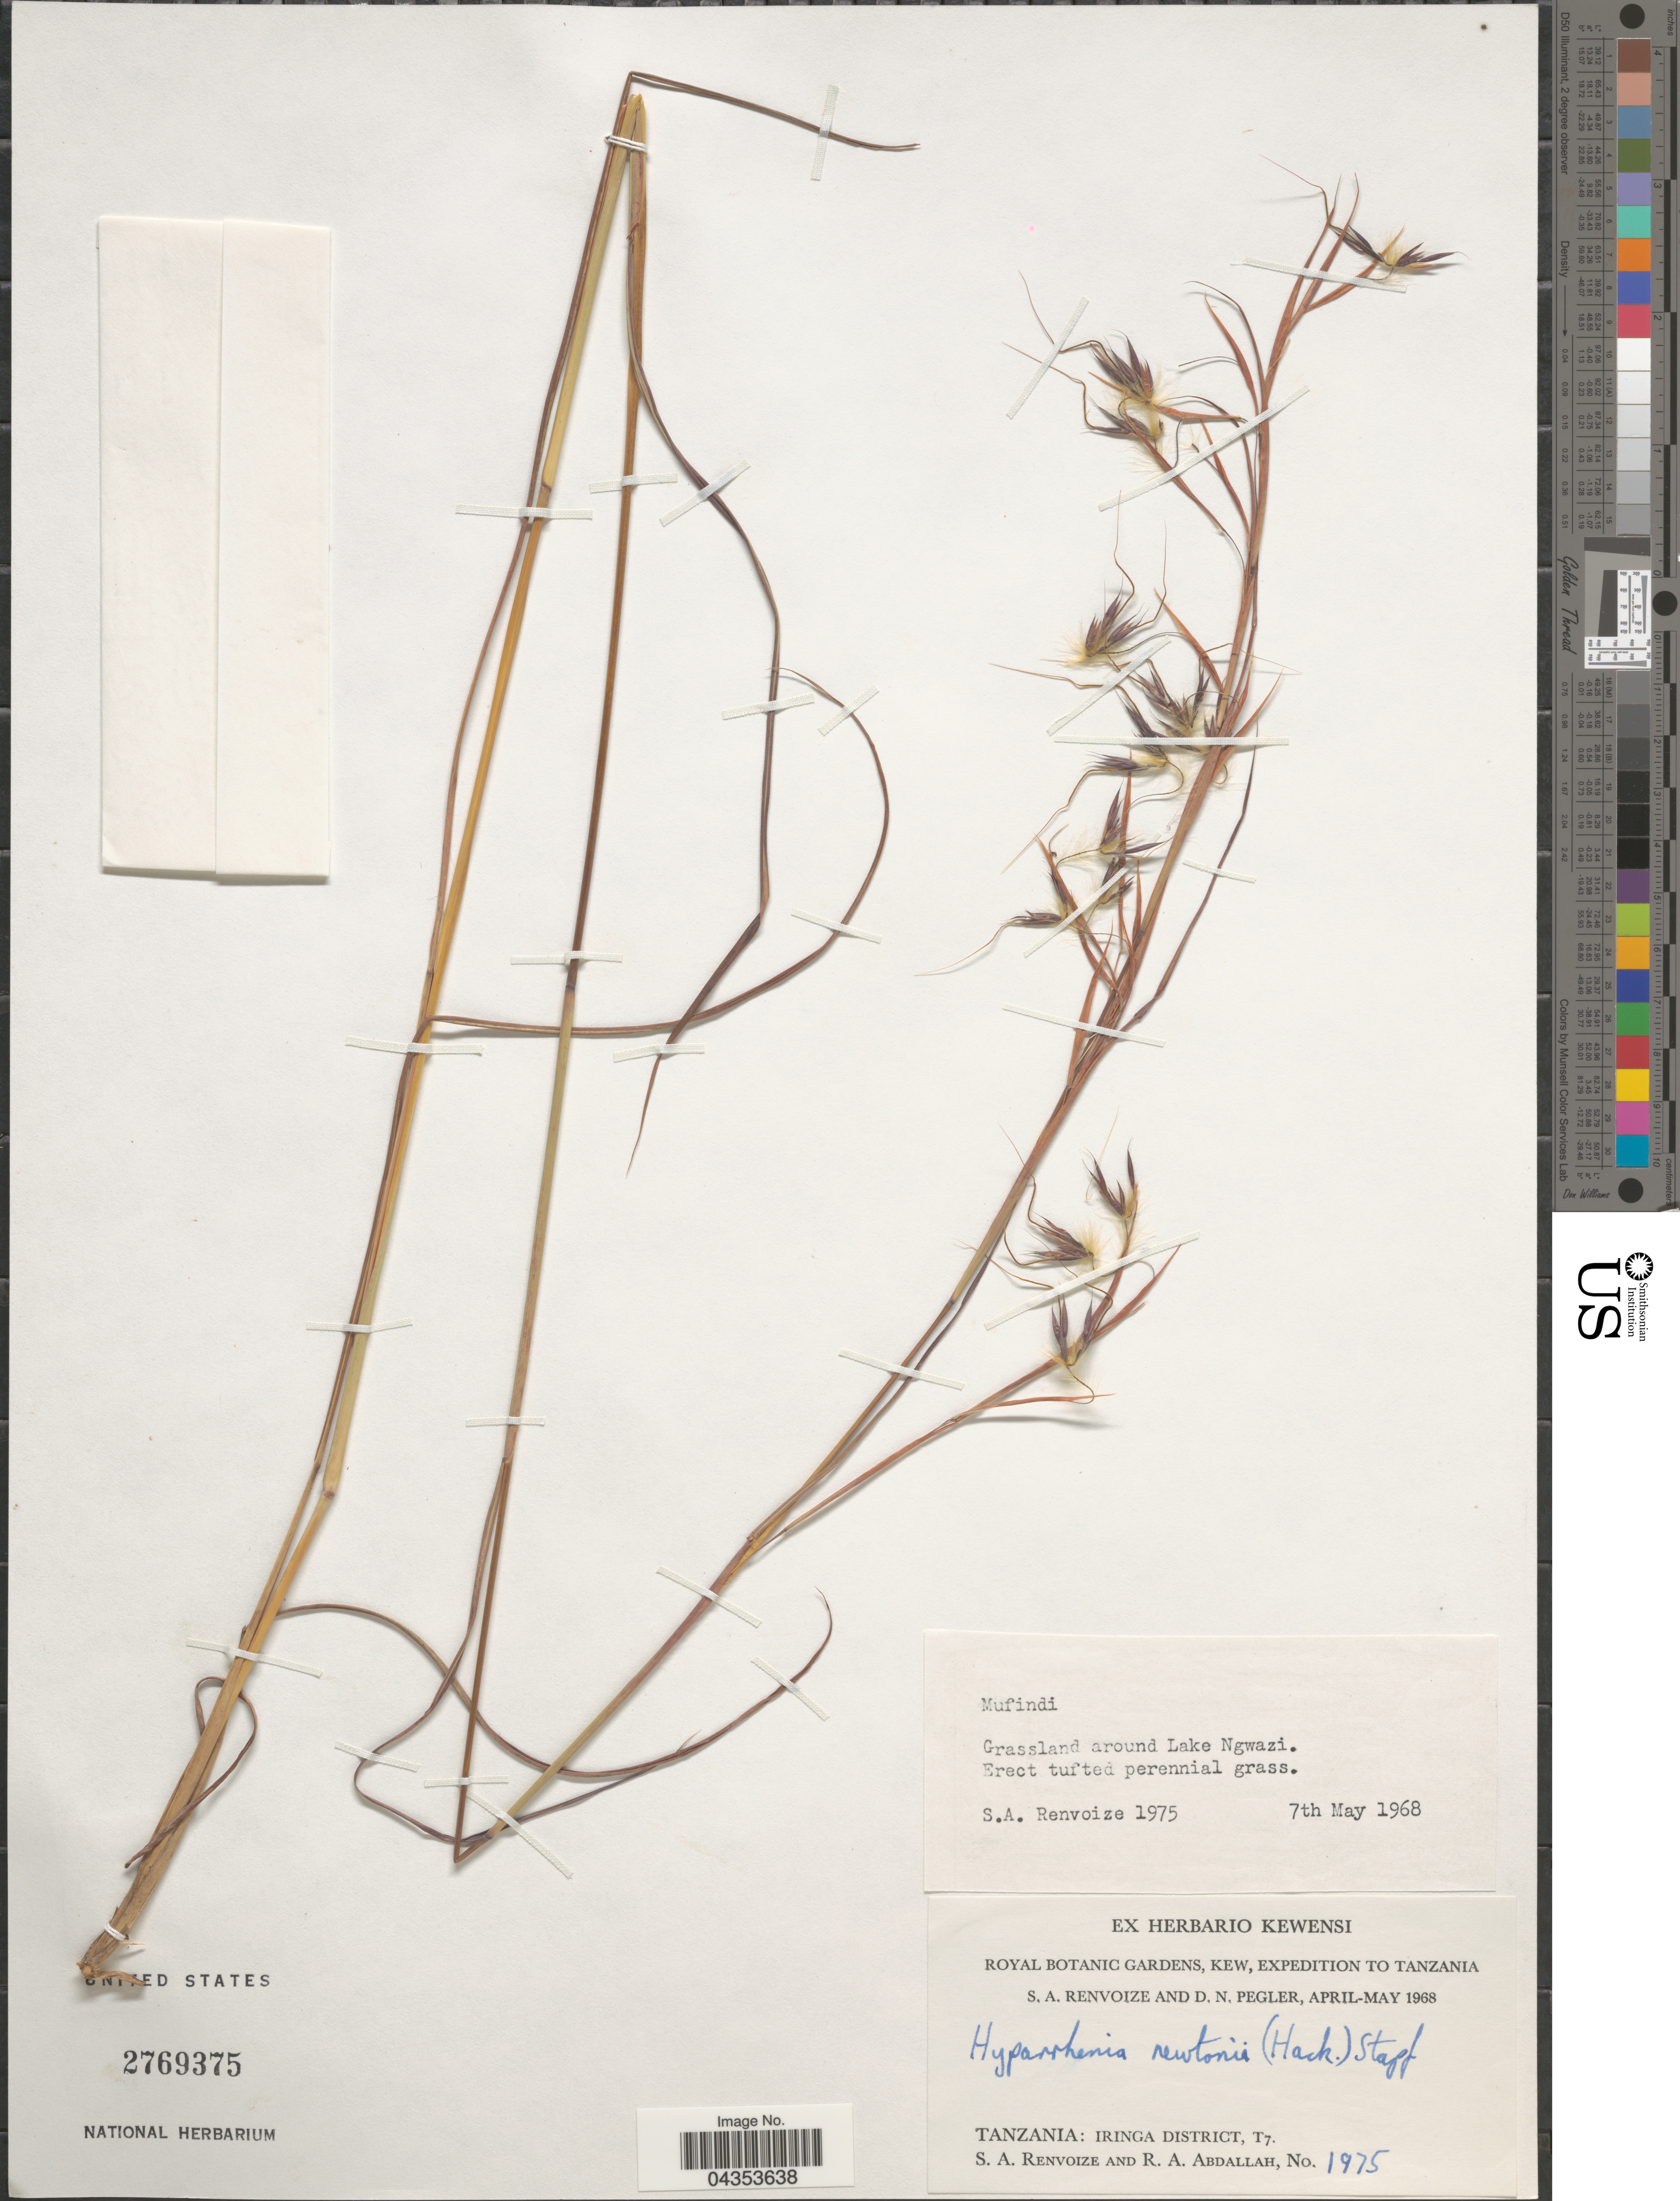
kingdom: Plantae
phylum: Tracheophyta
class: Liliopsida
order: Poales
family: Poaceae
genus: Hyparrhenia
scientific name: Hyparrhenia newtonii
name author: (Hack.) Staf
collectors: S. A. Renvoize & R. Abdallah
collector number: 1975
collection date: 1968-05-07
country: Tanzania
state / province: Iringa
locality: Royal Botanic Gardens, Kew, Expedition to Tanzania. Mufindi. Grassland around Lake Ngwazi.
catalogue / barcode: US 2769375